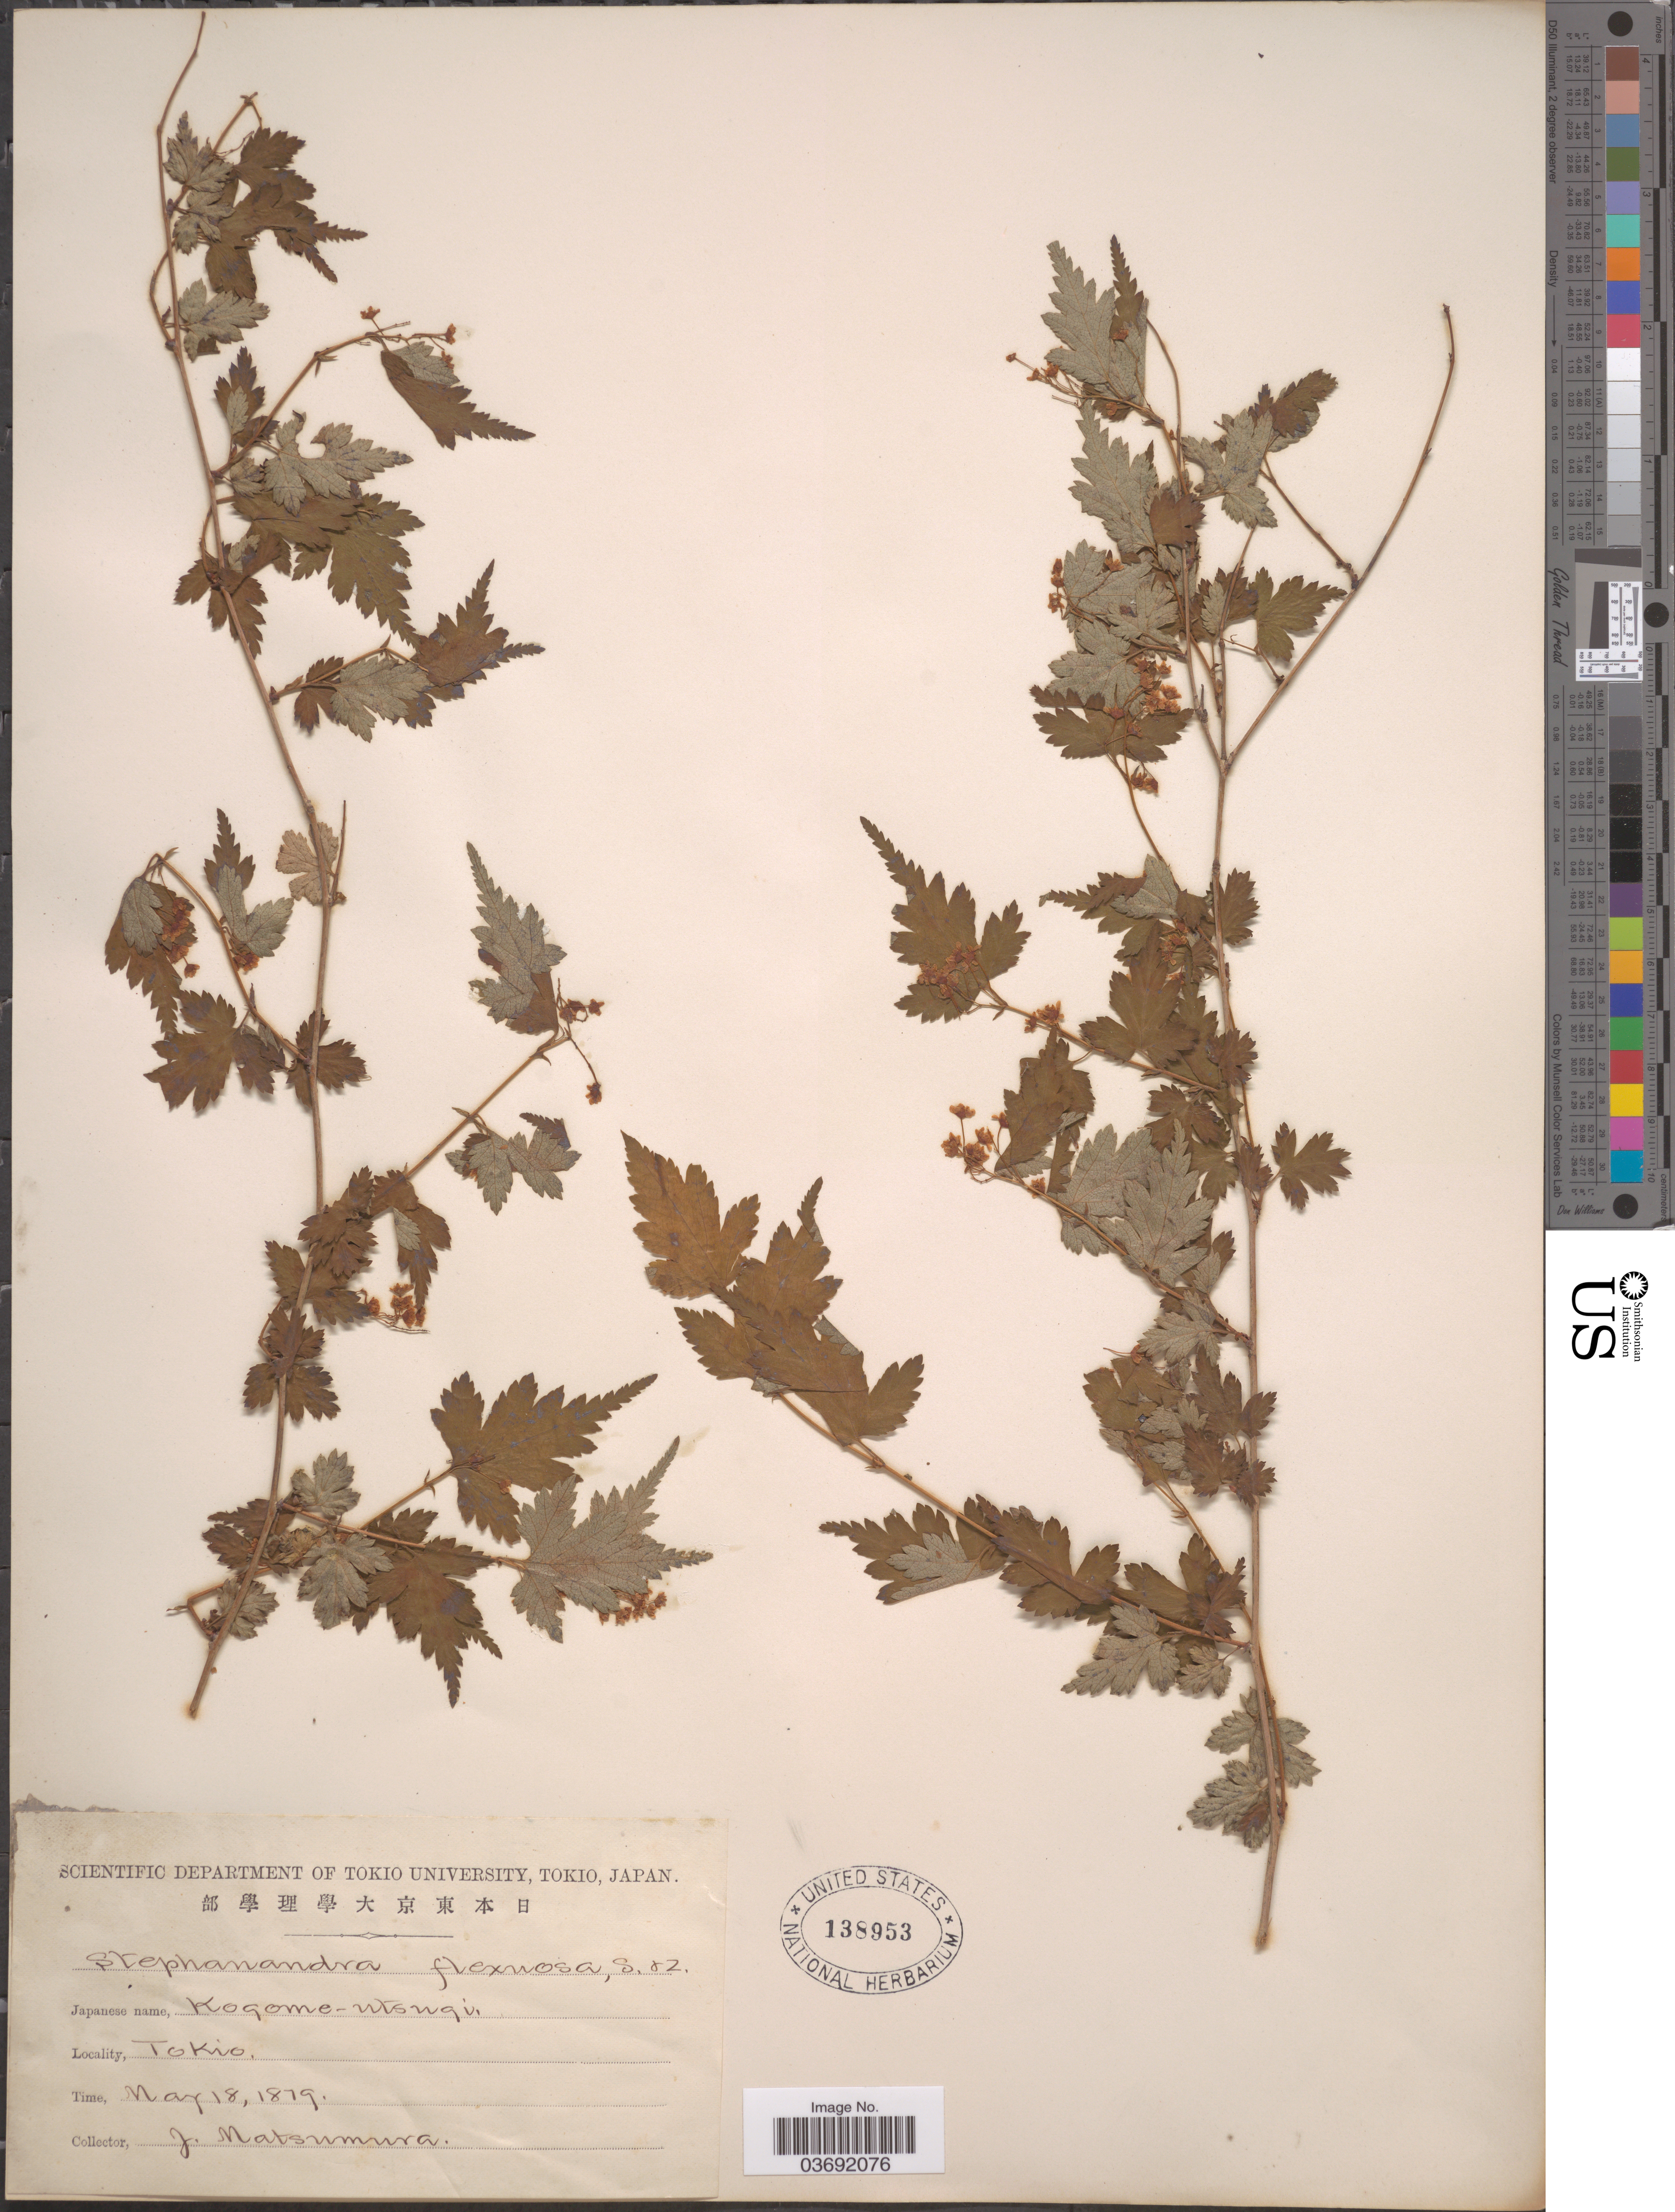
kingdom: Plantae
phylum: Tracheophyta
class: Magnoliopsida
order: Rosales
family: Rosaceae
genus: Neillia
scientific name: Neillia incisa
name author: (Thunb.) S.H. Oh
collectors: J. Matsumura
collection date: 1879-05-18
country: Japan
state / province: Tokyo, Federal City of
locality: Tokio.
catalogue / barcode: US 138953